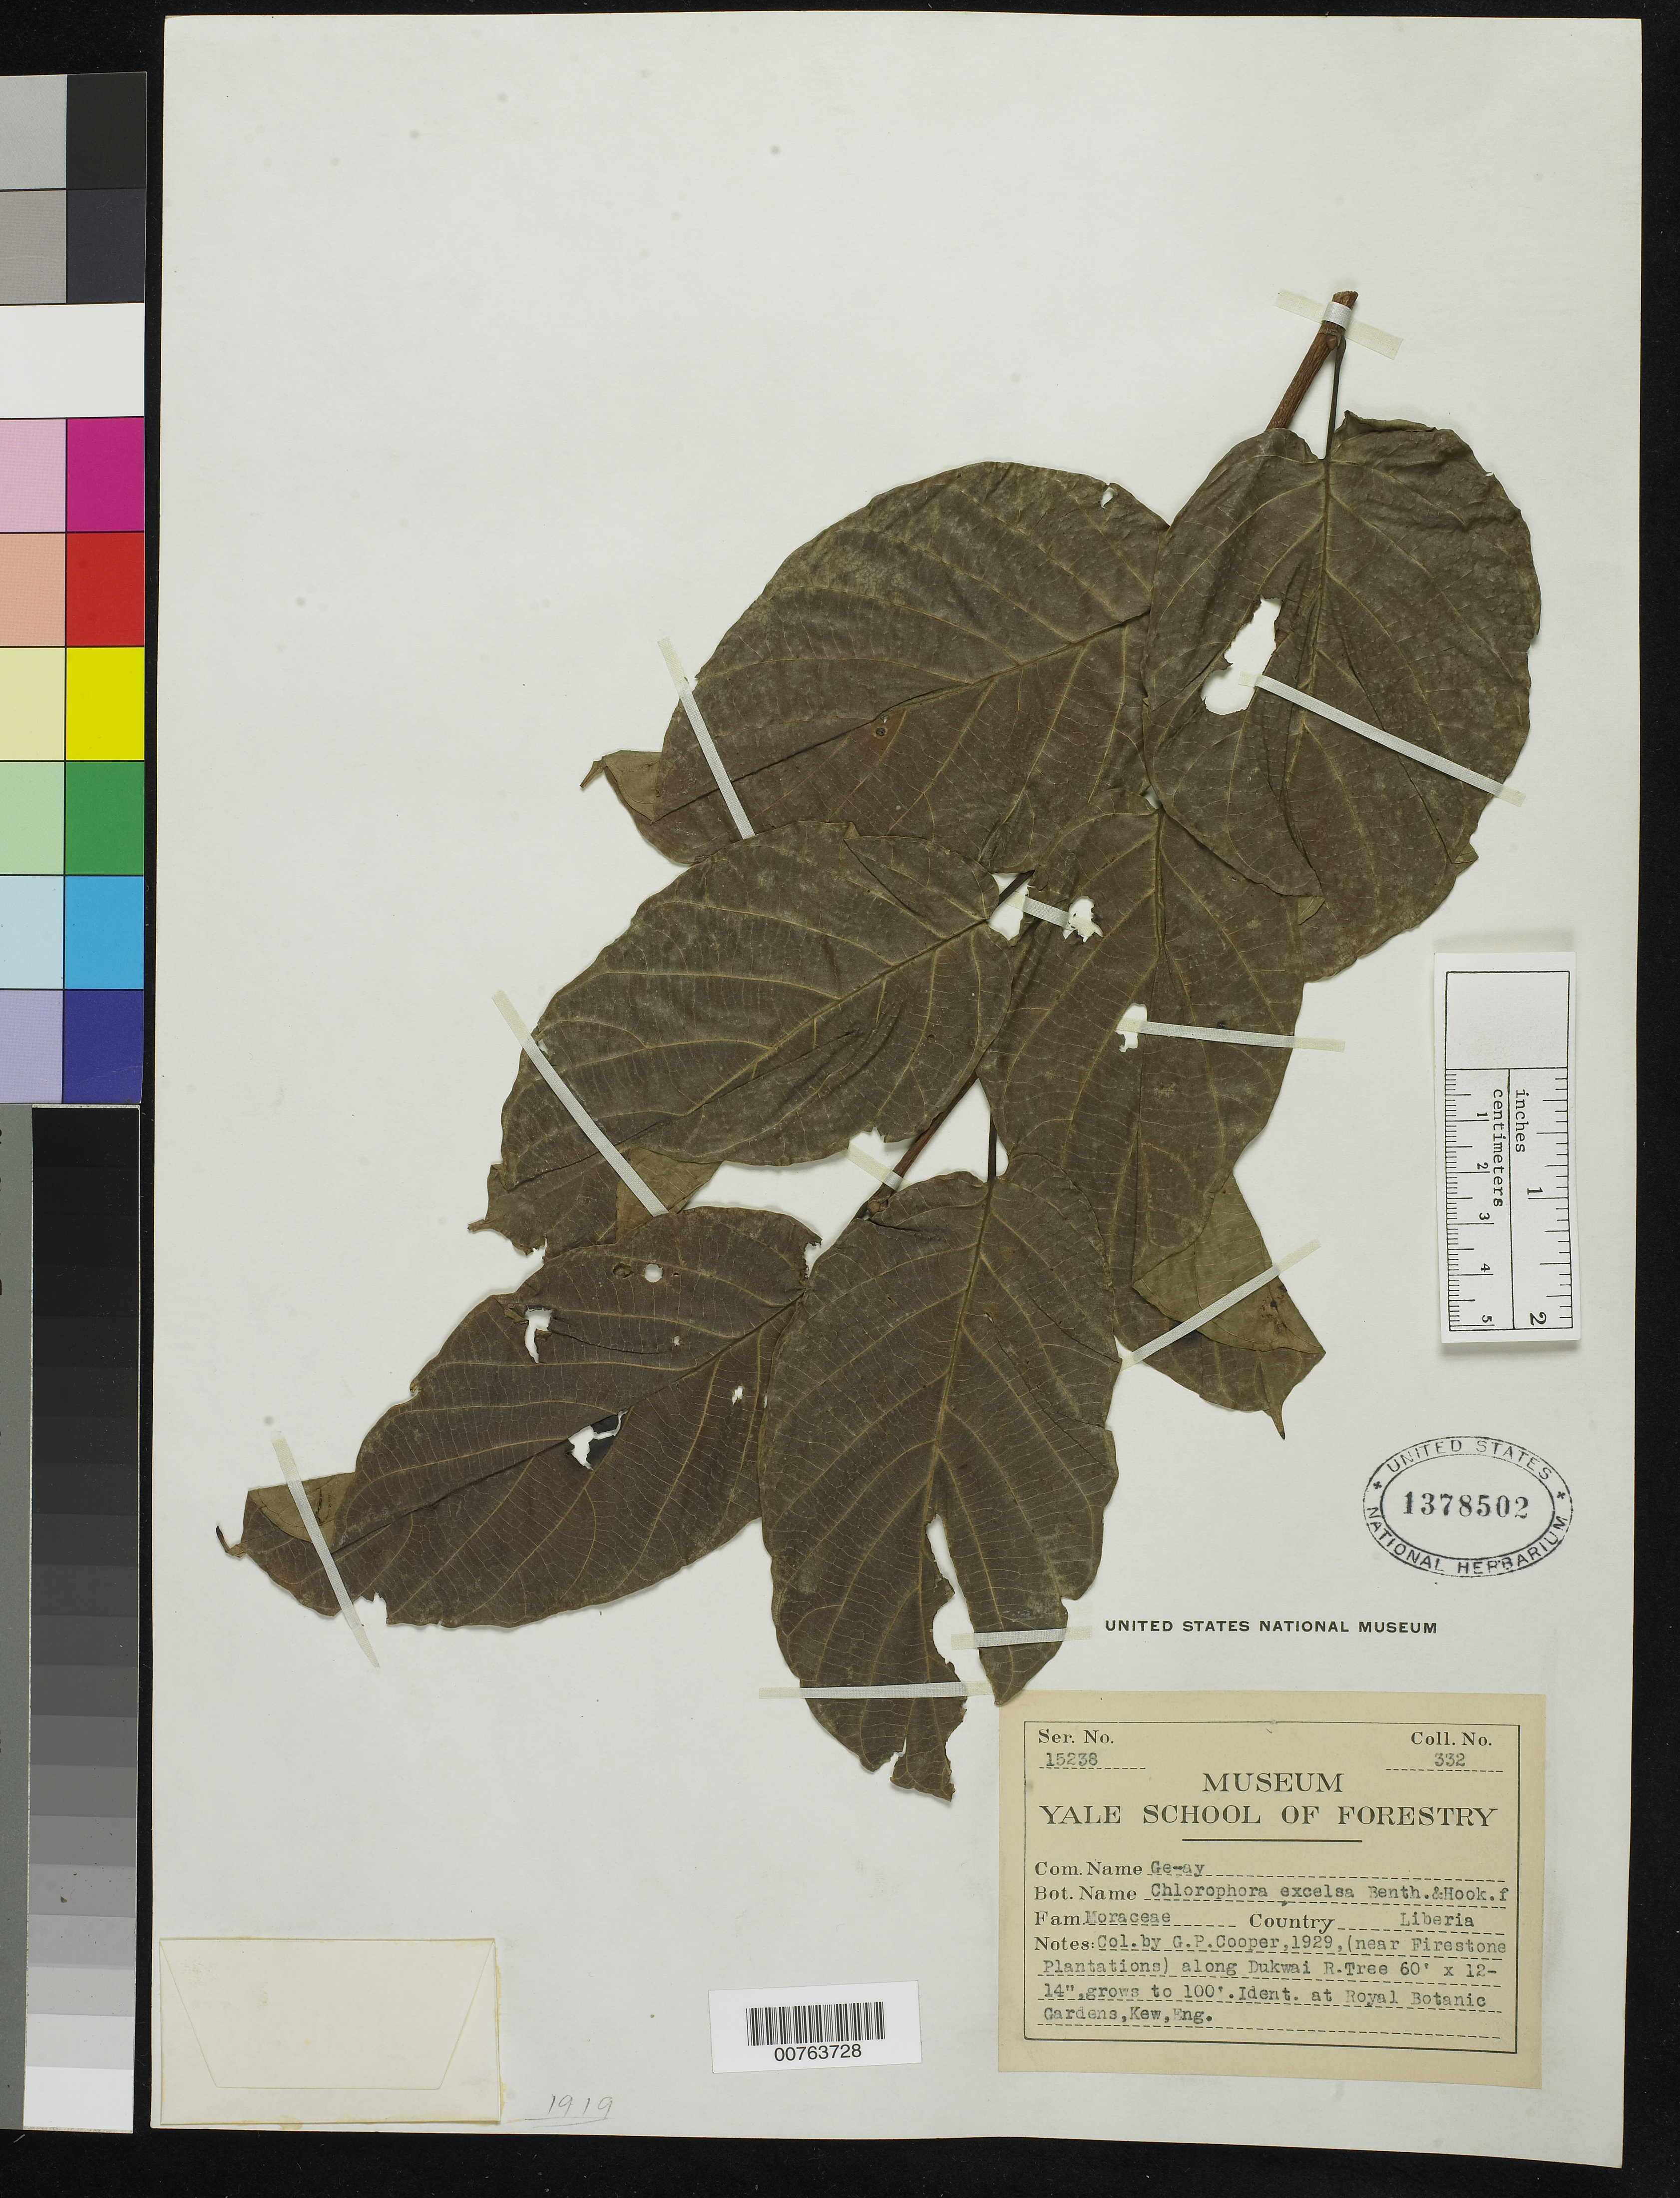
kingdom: Plantae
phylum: Tracheophyta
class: Magnoliopsida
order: Rosales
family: Moraceae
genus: Milicia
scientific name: Milicia excelsa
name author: (Welw.) C.C. Berg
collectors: G. Cooper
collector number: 332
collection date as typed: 1929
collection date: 1929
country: Liberia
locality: (near Firestone Plantations) along Dukwai River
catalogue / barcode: US 1378502